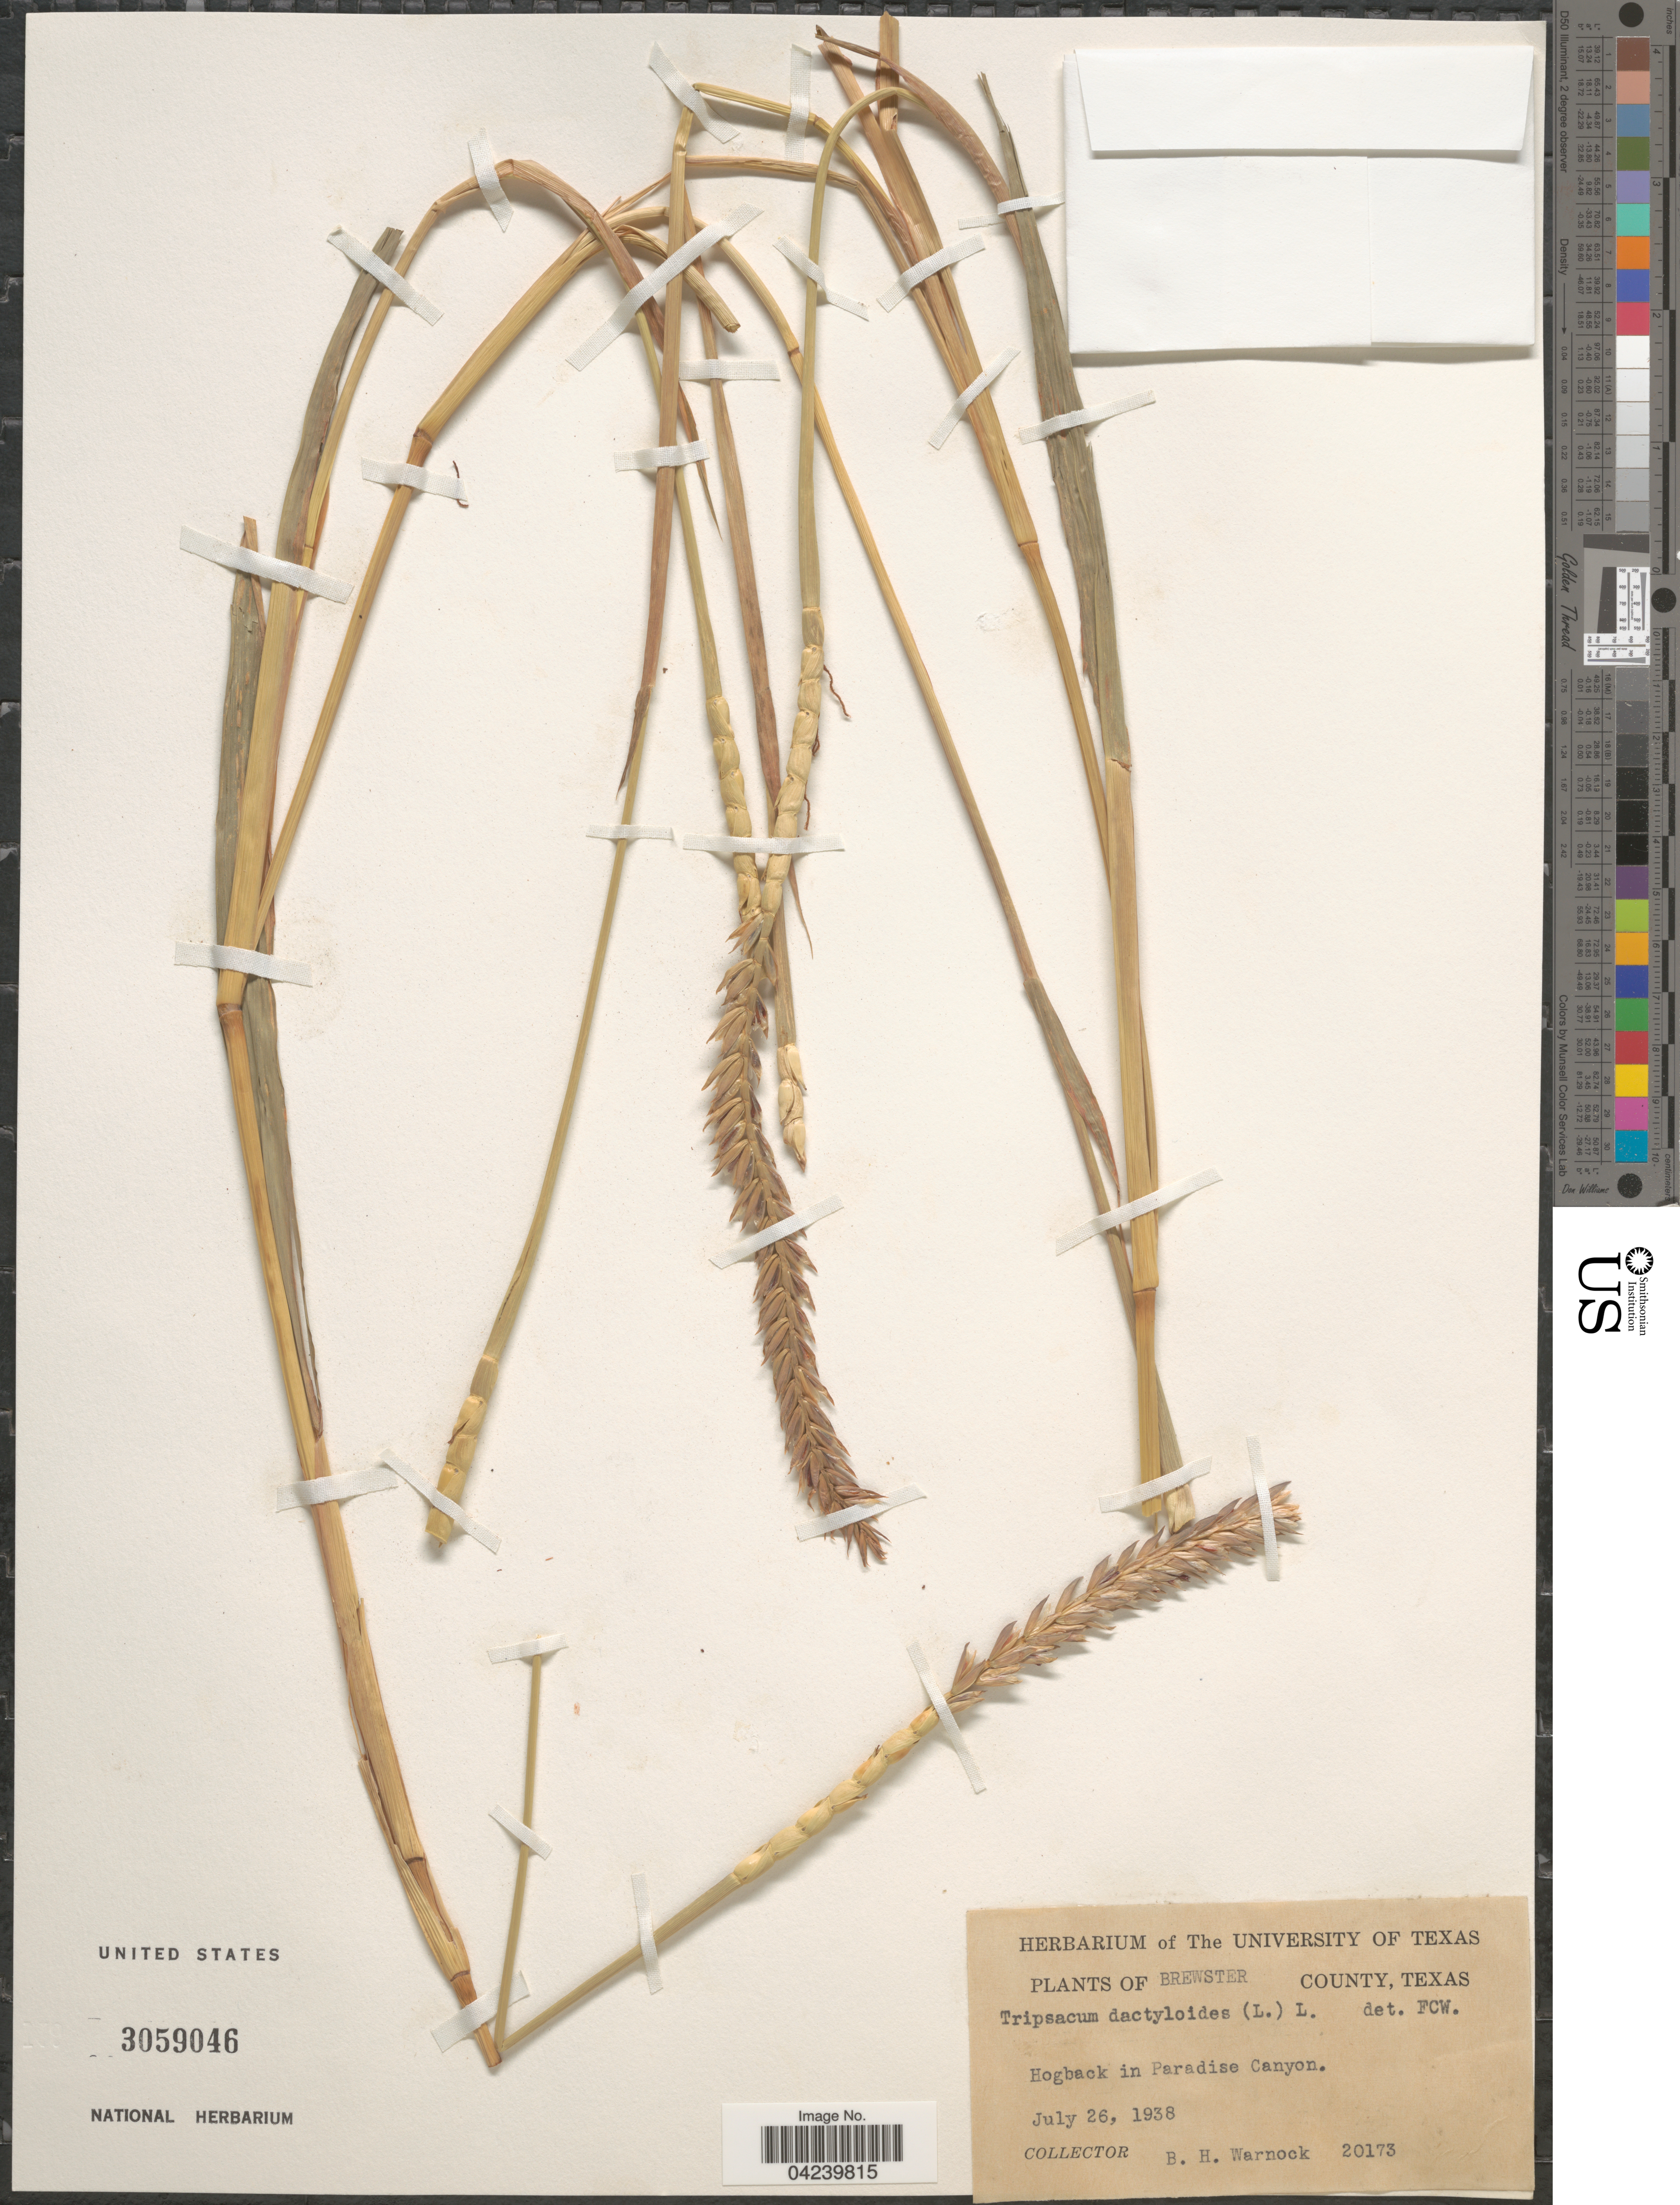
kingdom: Plantae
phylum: Tracheophyta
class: Liliopsida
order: Poales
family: Poaceae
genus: Tripsacum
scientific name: Tripsacum dactyloides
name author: (L.) L.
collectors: B. H. Warnock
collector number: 20173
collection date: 1938-07-26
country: United States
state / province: Texas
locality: Brewster County. Hogback in Paradise Canyon.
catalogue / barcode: US 3059046